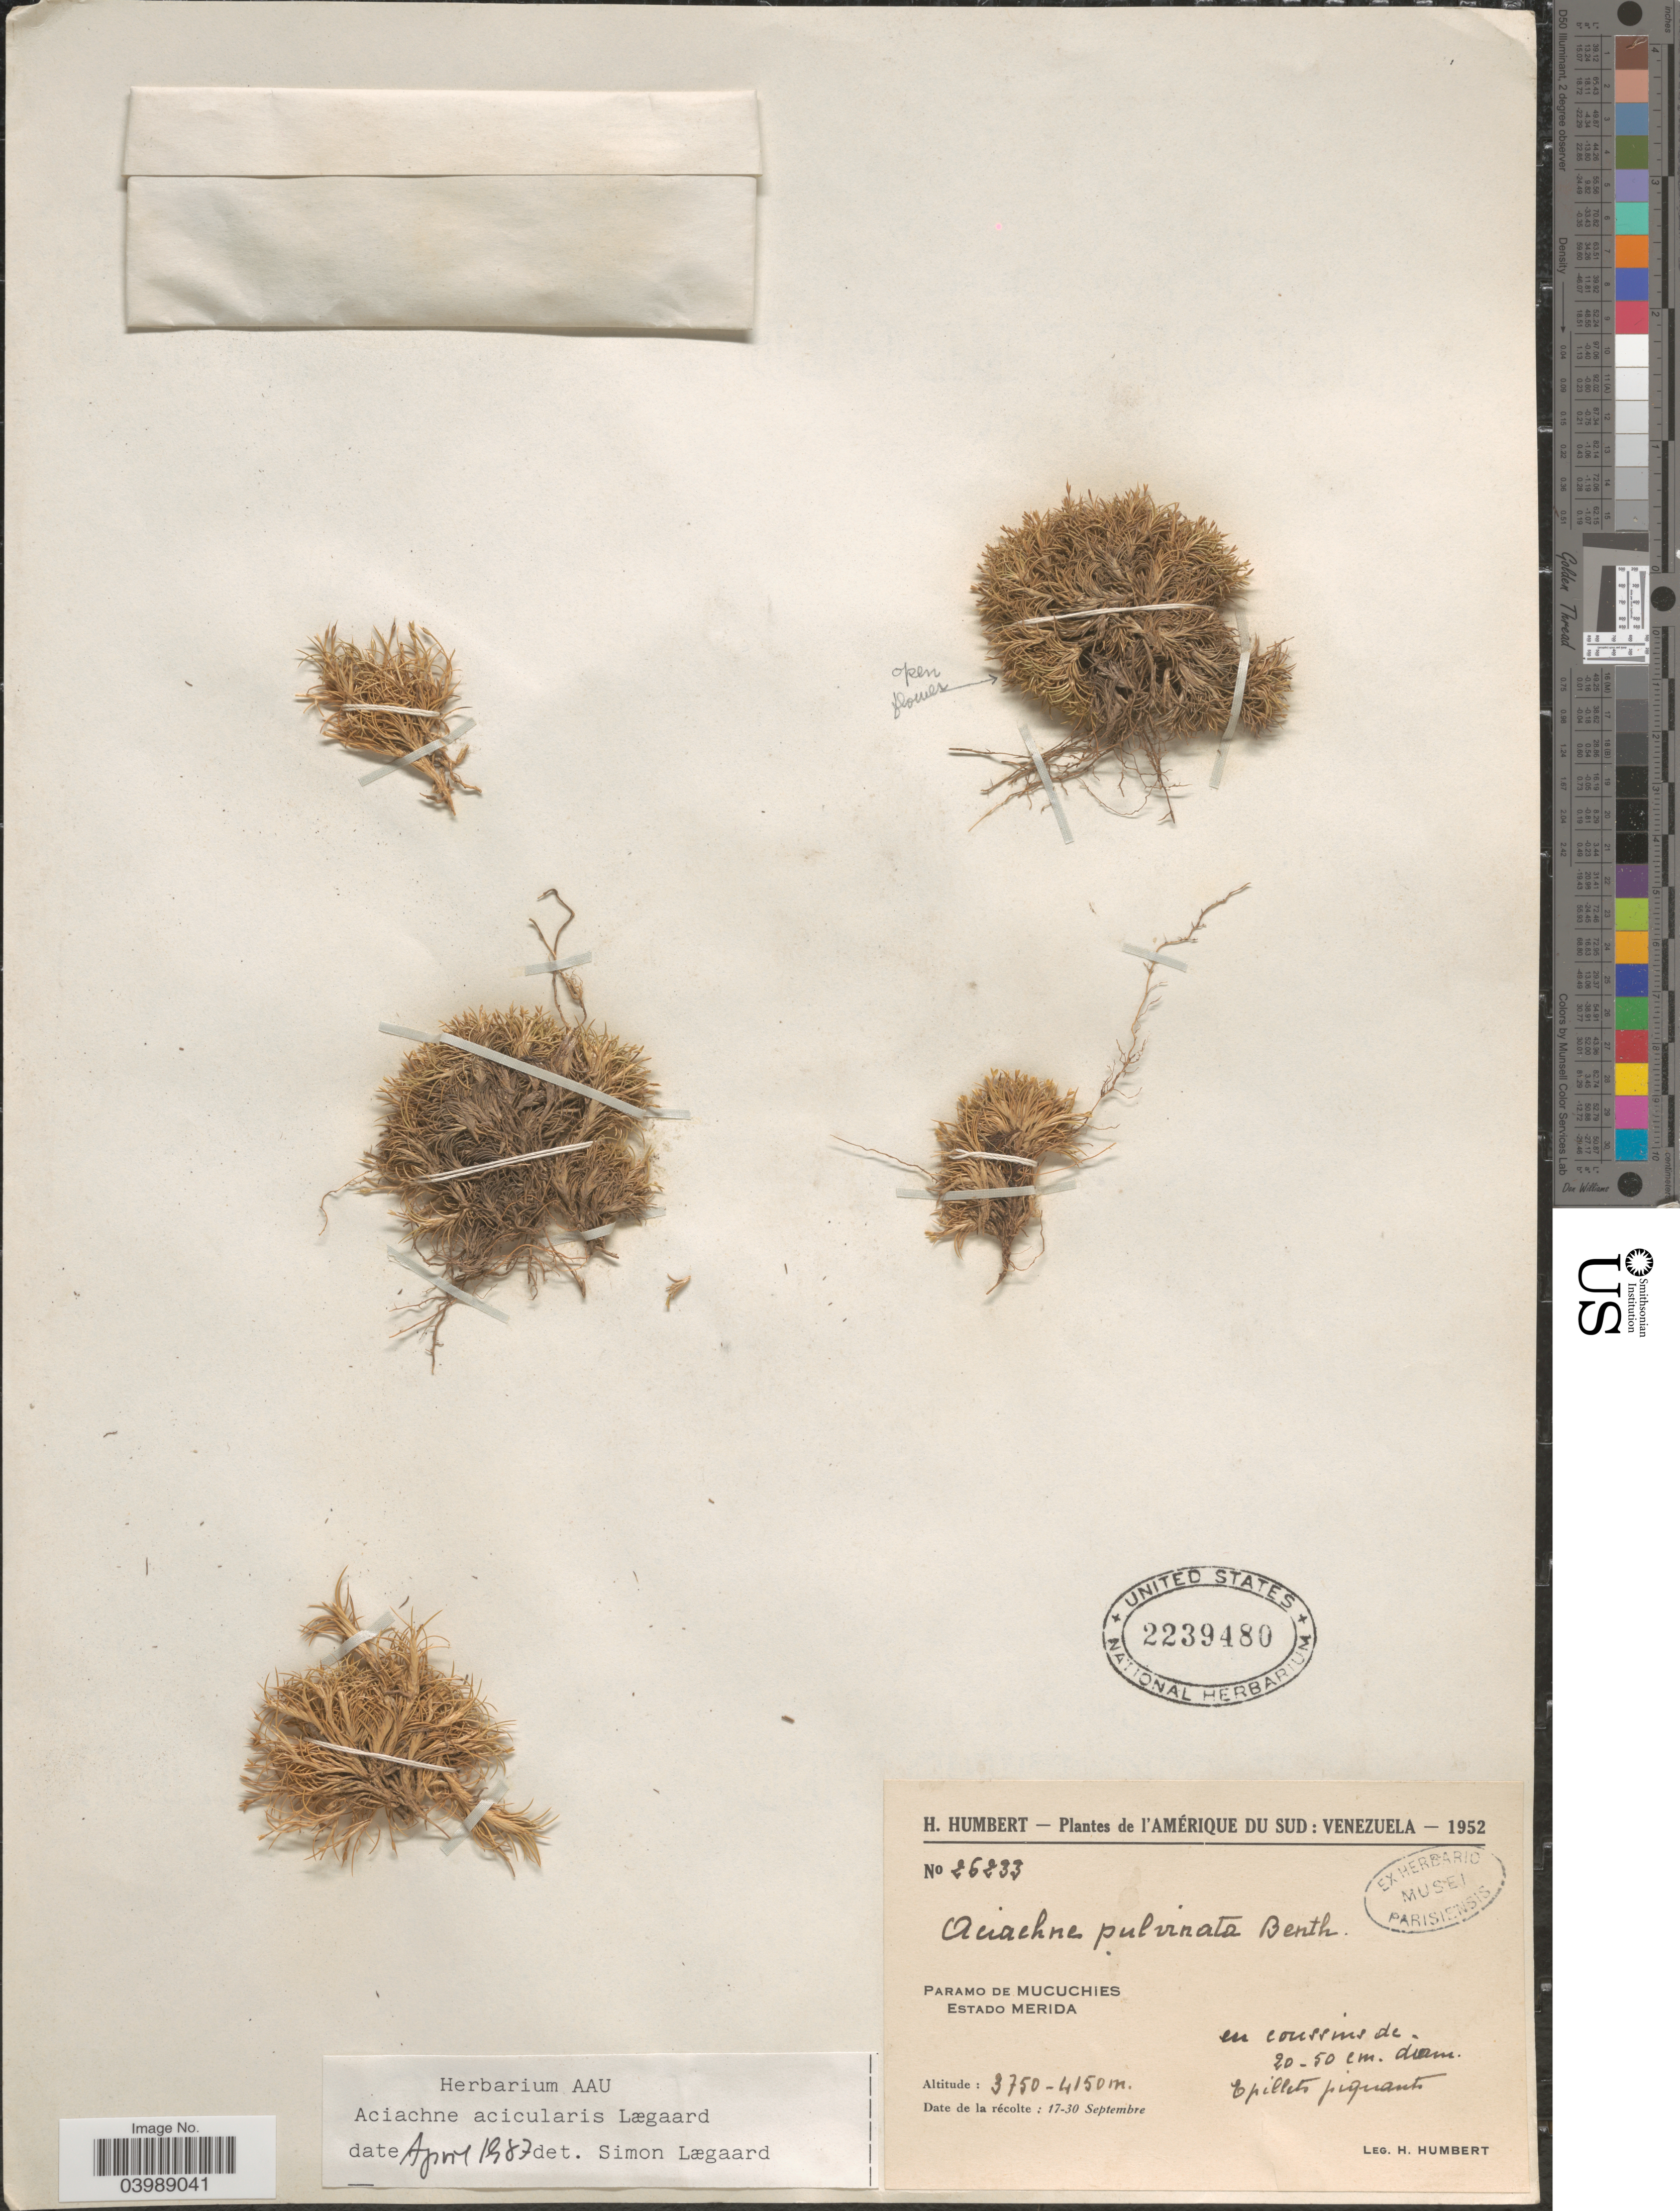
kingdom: Plantae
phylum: Tracheophyta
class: Liliopsida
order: Poales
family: Poaceae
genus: Aciachne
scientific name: Aciachne acicularis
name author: Lægaard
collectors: H. Humbert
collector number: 26233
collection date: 1952-09-17/1952-09-30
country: Venezuela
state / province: Merida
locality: Paramo de Mucuchies.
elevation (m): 3750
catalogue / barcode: US 2239480